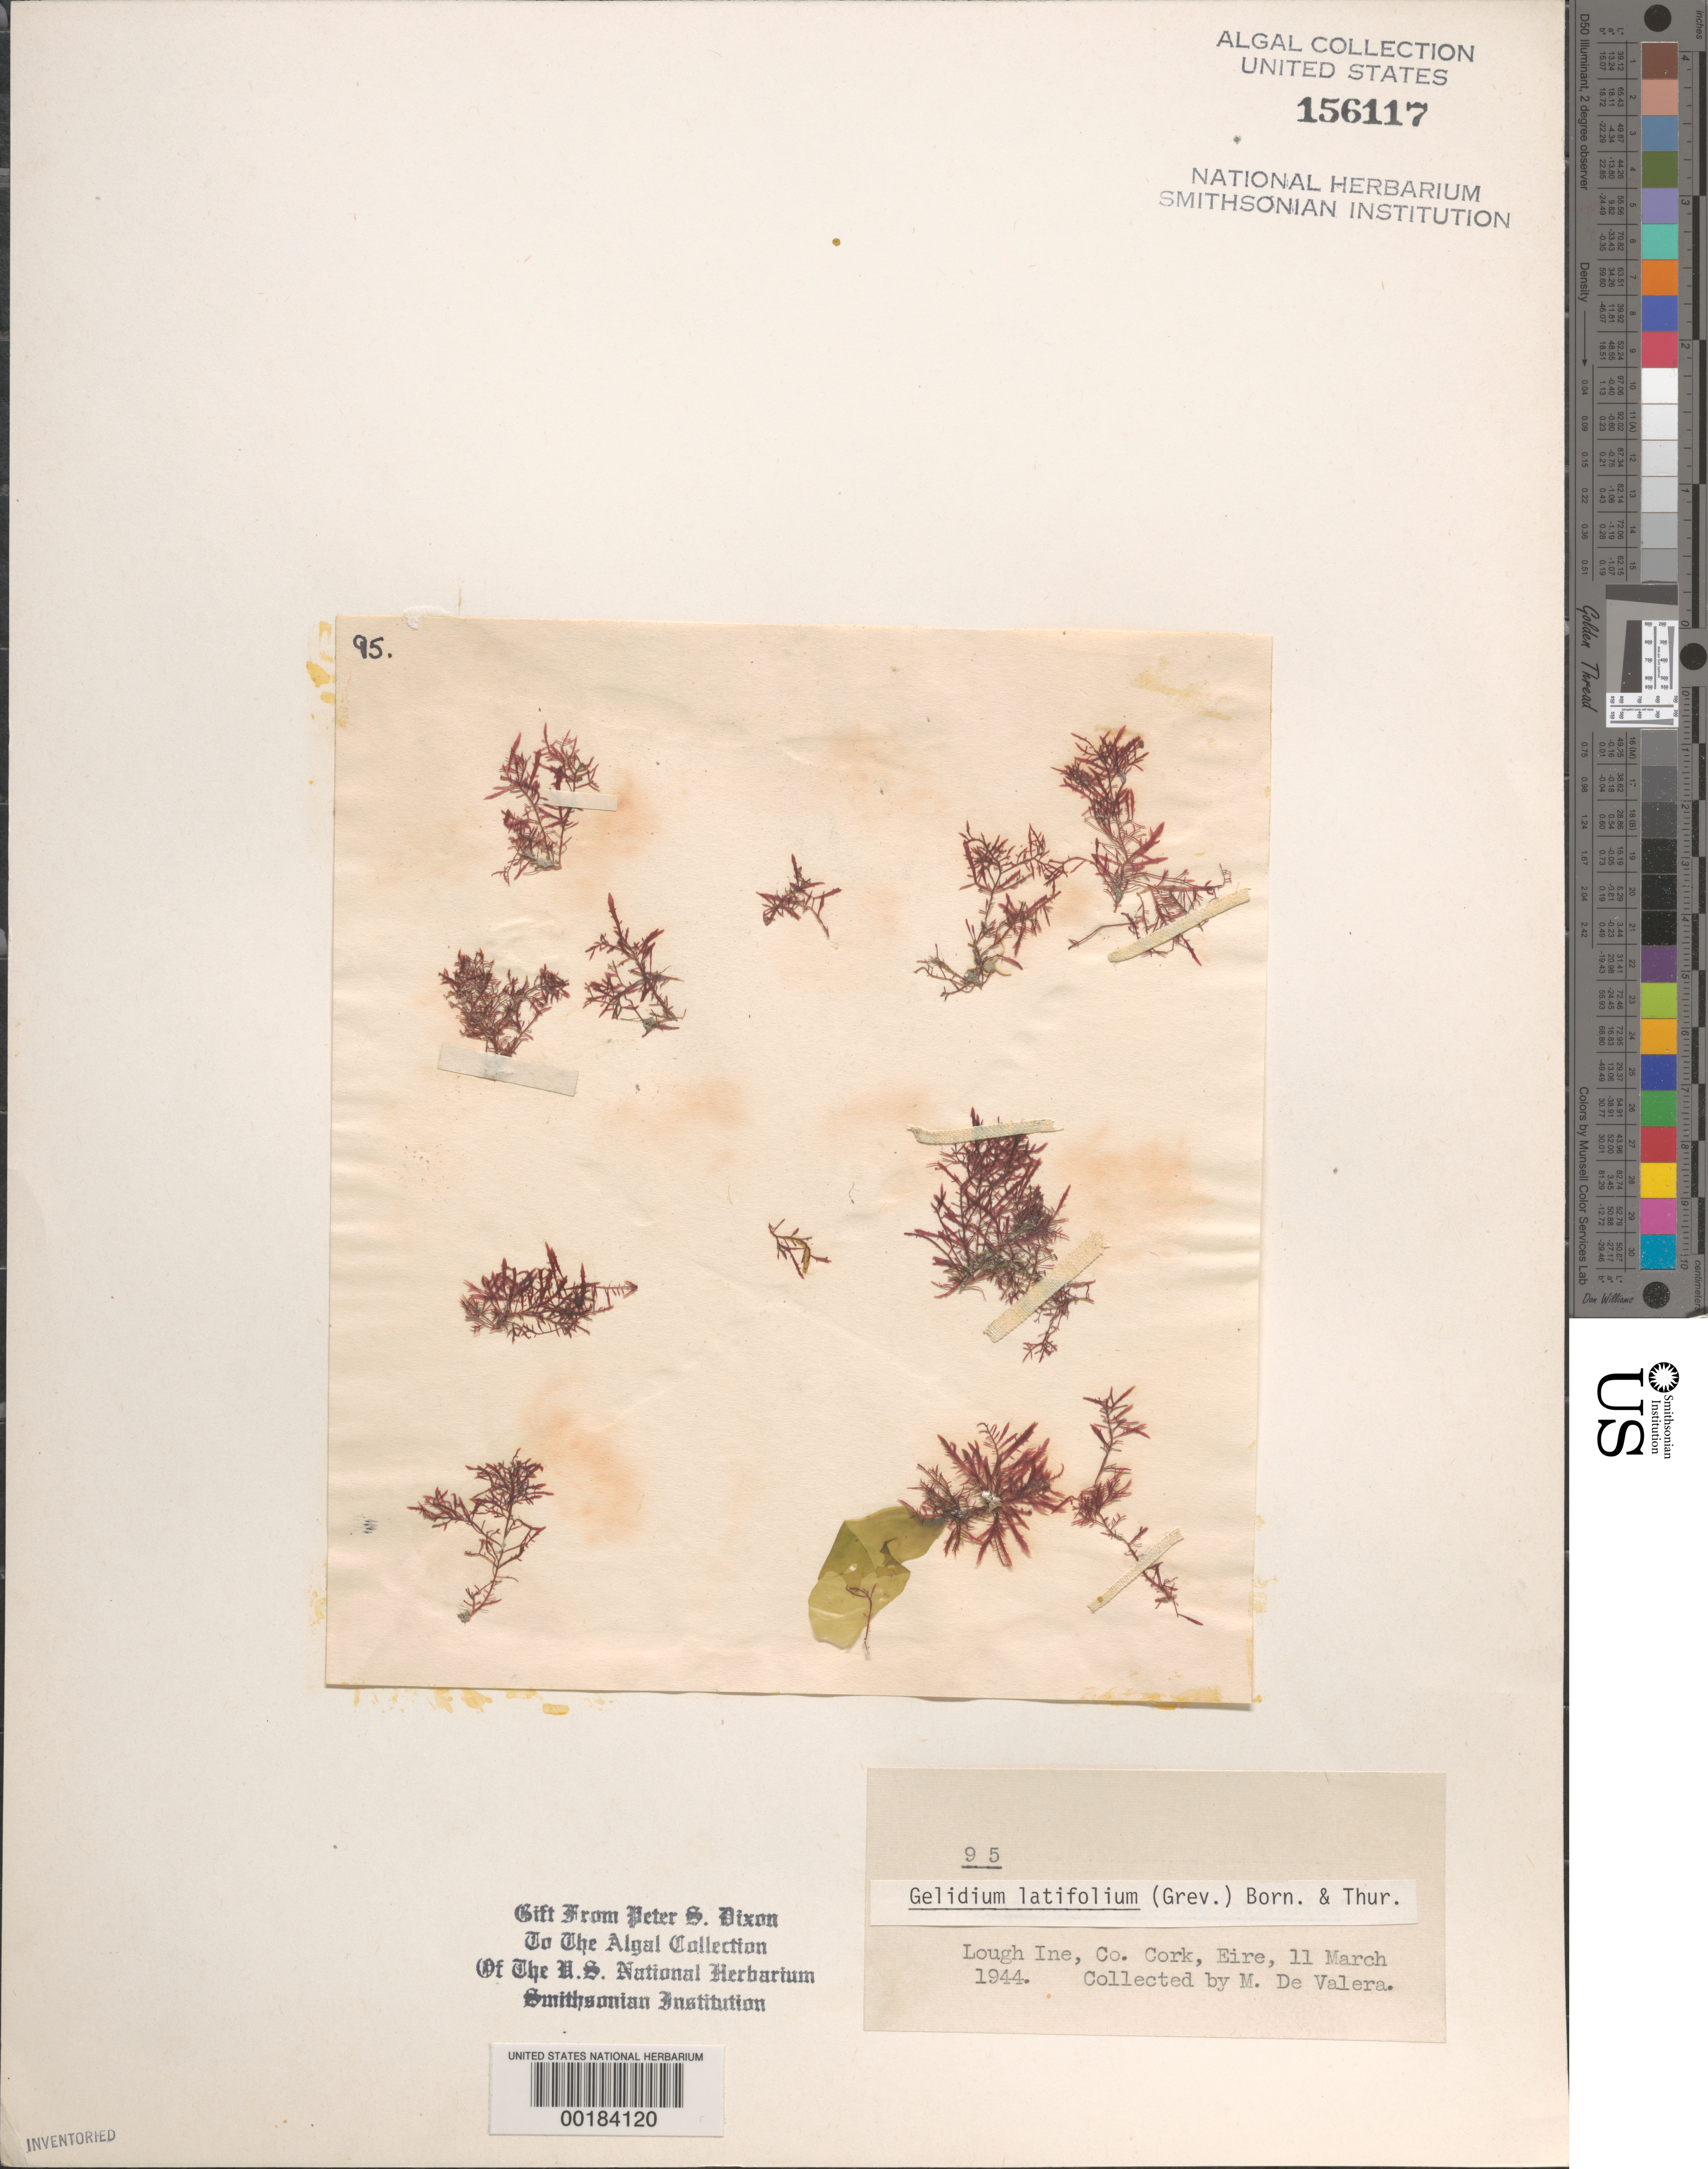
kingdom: Plantae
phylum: Rhodophyta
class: Florideophyceae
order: Gelidiales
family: Gelidiaceae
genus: Gelidium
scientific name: Gelidium spinosum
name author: (S.G. Gmel.) P.C. Silva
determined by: Algae name updating Project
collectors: M. De Valera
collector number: PSD 95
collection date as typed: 11 Mar 1944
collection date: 1944-03-11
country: Ireland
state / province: Munster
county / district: Cork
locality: Lough Ine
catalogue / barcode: US 156117